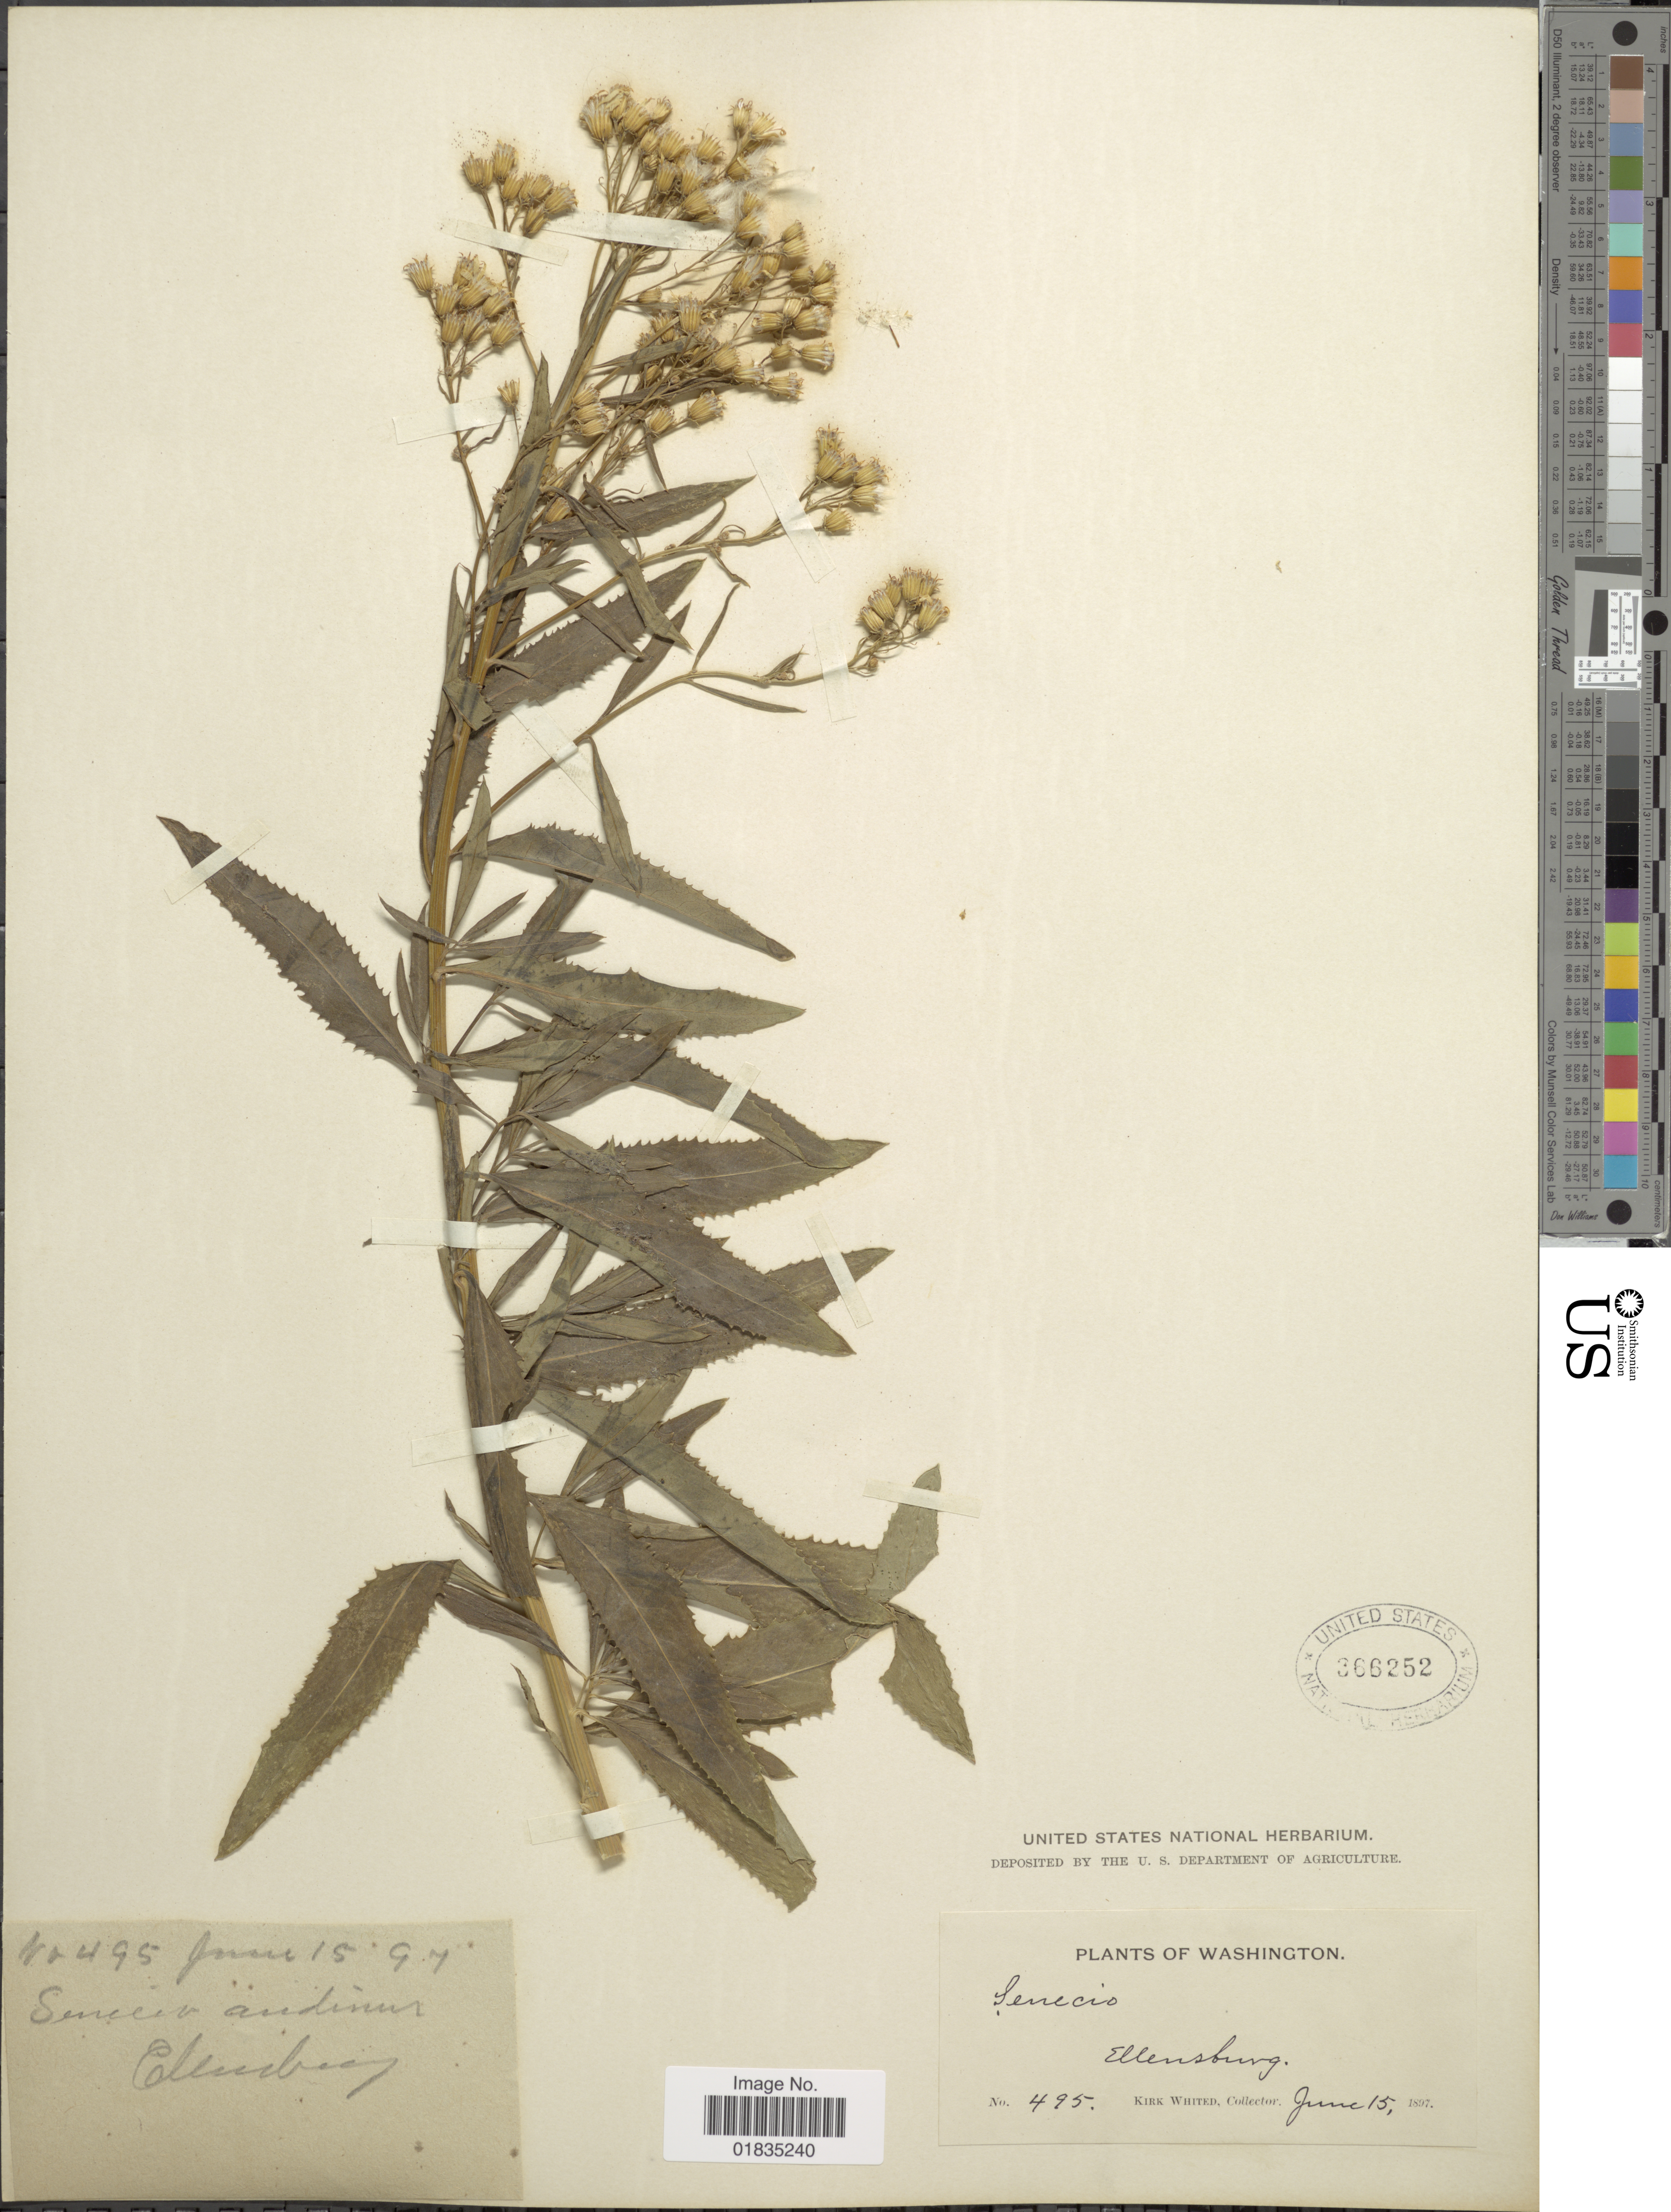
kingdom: Plantae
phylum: Tracheophyta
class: Magnoliopsida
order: Asterales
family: Asteraceae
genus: Senecio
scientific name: Senecio serra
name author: Hook.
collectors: K. Whited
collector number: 495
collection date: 1897-06-15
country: United States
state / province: Washington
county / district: Kittitas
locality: Ellensburg.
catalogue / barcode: US 366252